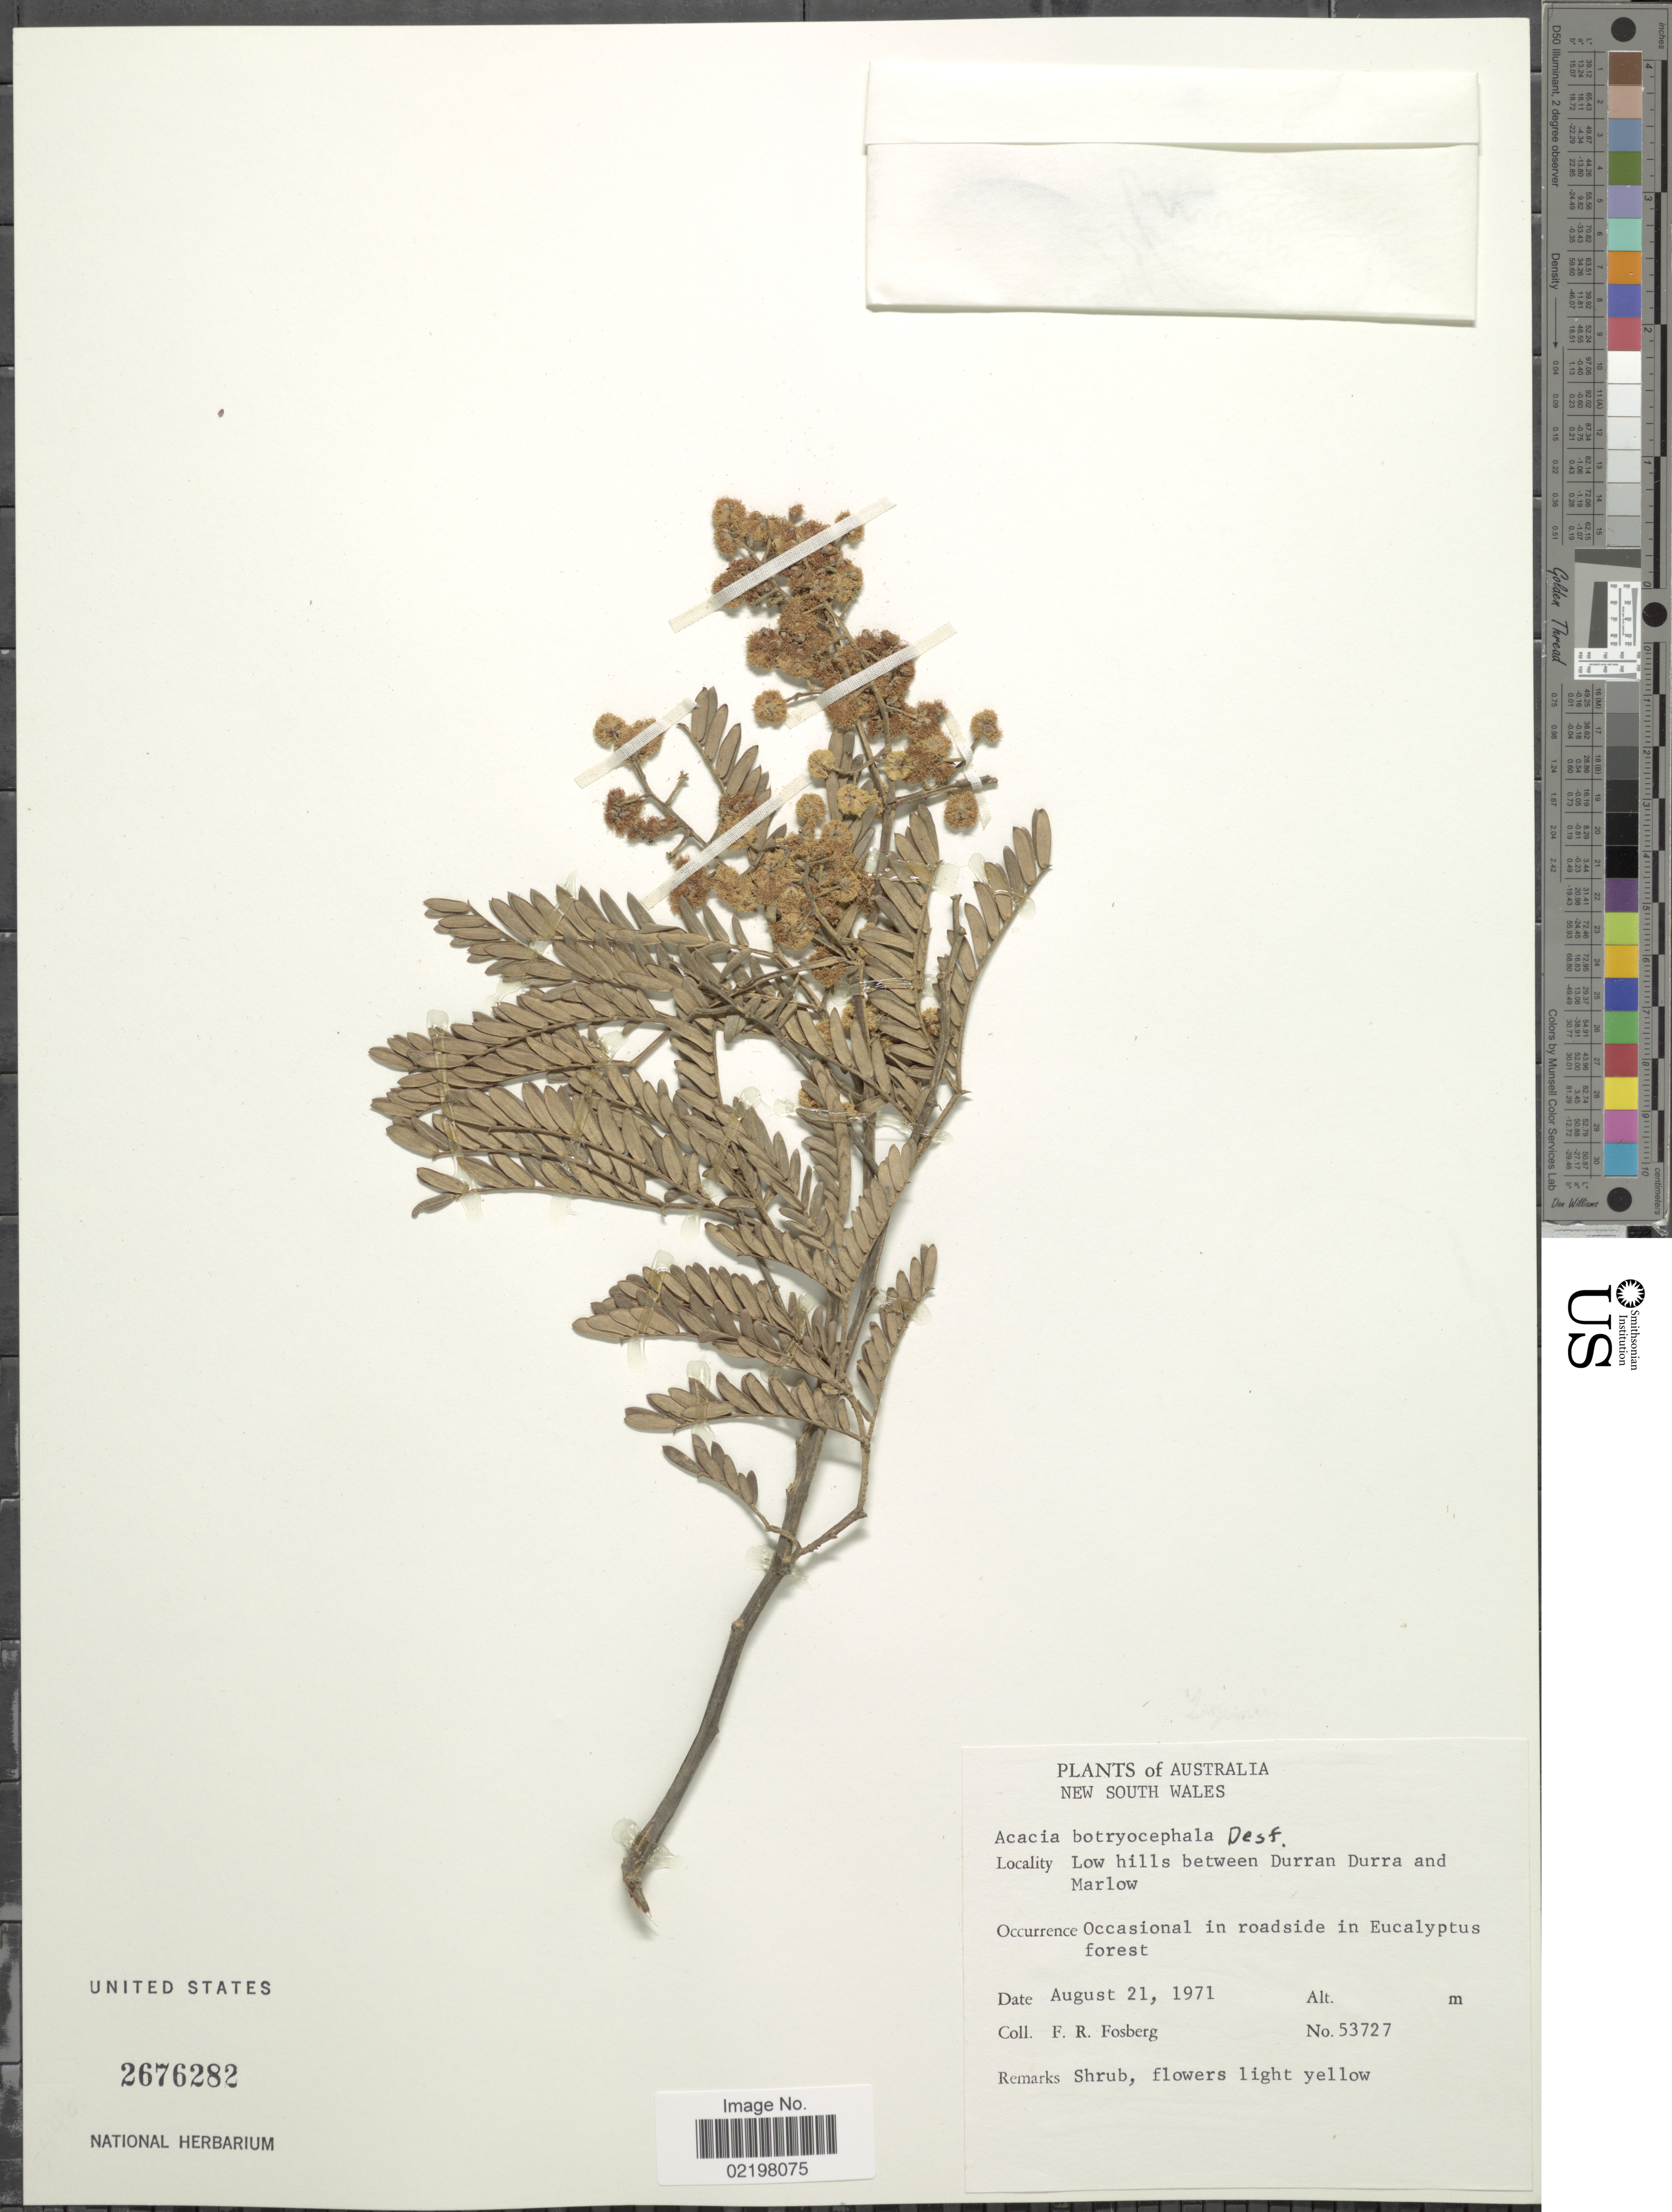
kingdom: Plantae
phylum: Tracheophyta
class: Magnoliopsida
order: Fabales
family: Fabaceae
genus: Acacia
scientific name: Acacia botryocephala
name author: (Vent.) Desf.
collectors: F. R. Fosberg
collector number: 53727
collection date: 1971-08-21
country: Australia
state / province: New South Wales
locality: Low Hills between Durran Durra and Marlow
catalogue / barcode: US 2676282